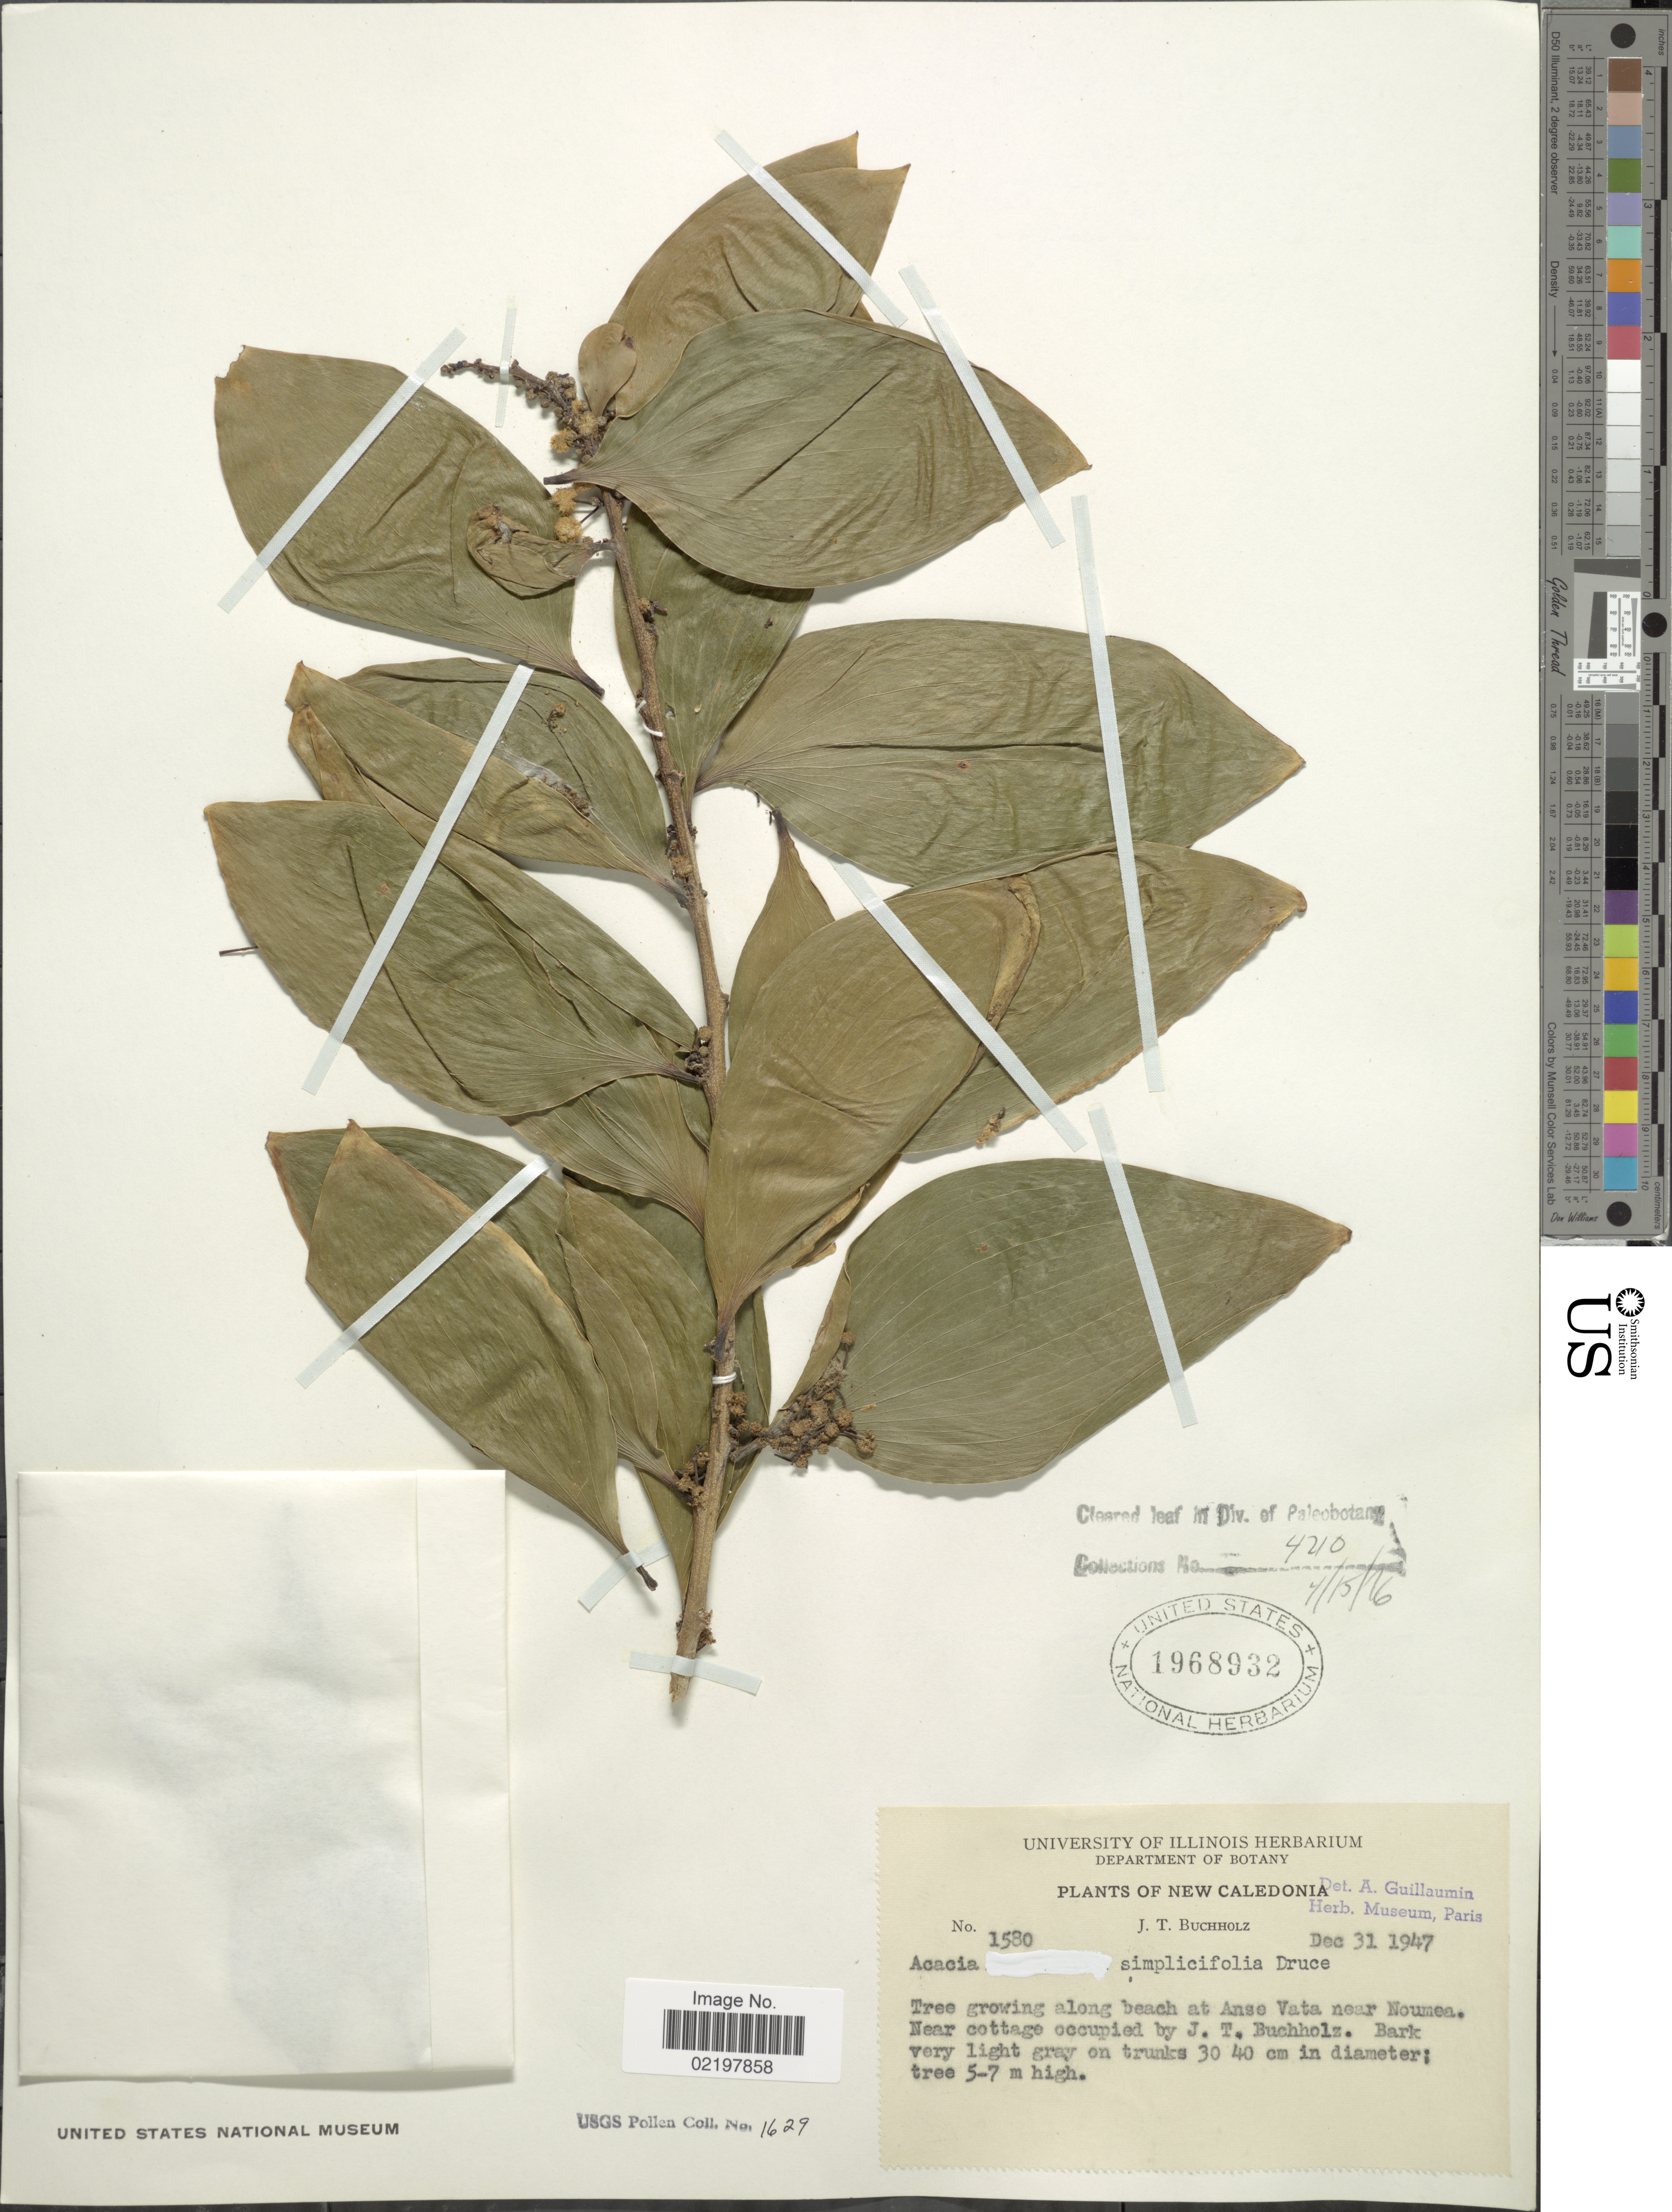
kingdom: Plantae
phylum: Tracheophyta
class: Magnoliopsida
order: Fabales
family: Fabaceae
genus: Acacia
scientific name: Acacia simplicifolia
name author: (L. f.) Schinz & Guillaumin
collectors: J. T. Buchholz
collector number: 1580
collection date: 1947-12-31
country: New Caledonia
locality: Tree growing along beach at Anse Vata near Noumea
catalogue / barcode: US 1968932